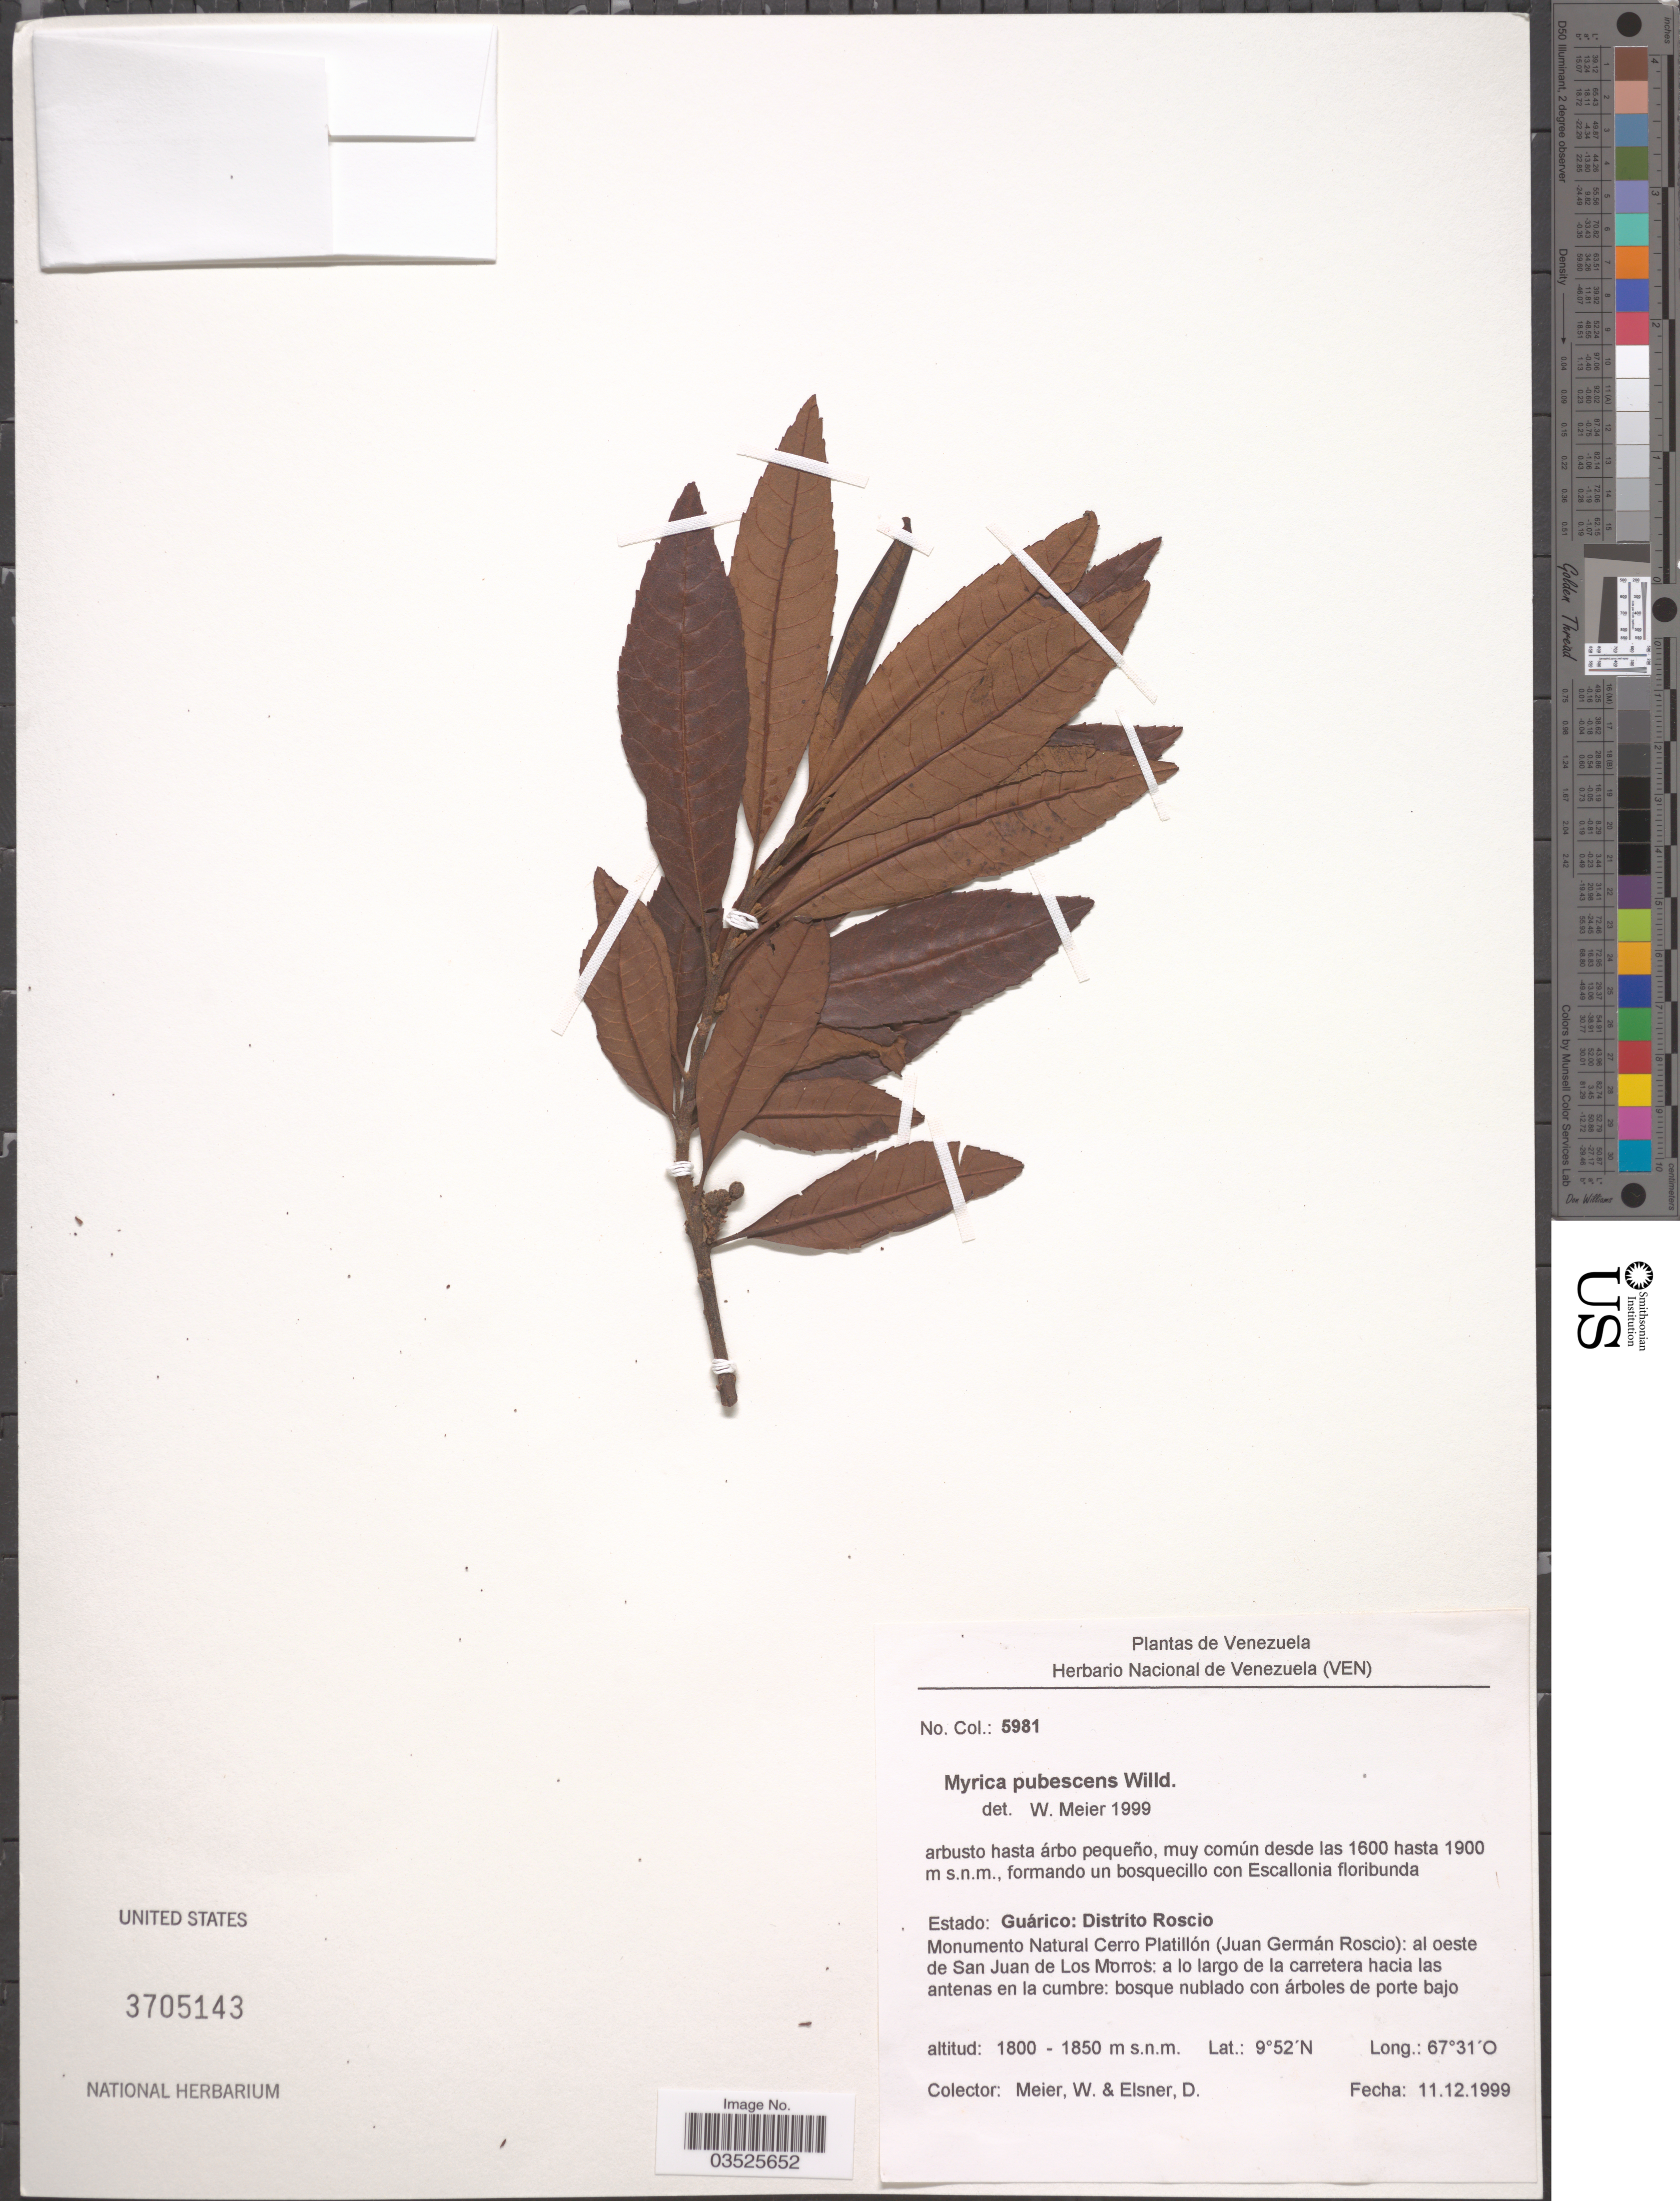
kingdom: Plantae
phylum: Tracheophyta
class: Magnoliopsida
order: Fagales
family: Myricaceae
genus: Morella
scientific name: Morella pubescens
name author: (Humb. & Bonpl. ex Willd.) Wilbur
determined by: Strong, M. T., (US), Smithsonian Institution - National Museum of Natural History (UNITED STATES)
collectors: W. Meier & D. Elsner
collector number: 5981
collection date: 1999-12-11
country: Venezuela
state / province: Guárico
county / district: Juan Germán Roscio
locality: Distrito Roscio. Monumento Natural Cerro Platillón (Juan Germán Roscio): al oeste de San Juan de Los Morros: a lo largo de la carretera hacia las antenas en la cumbre: bosque nublado con árboles de porte bajo.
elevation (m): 1800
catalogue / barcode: US 3705143